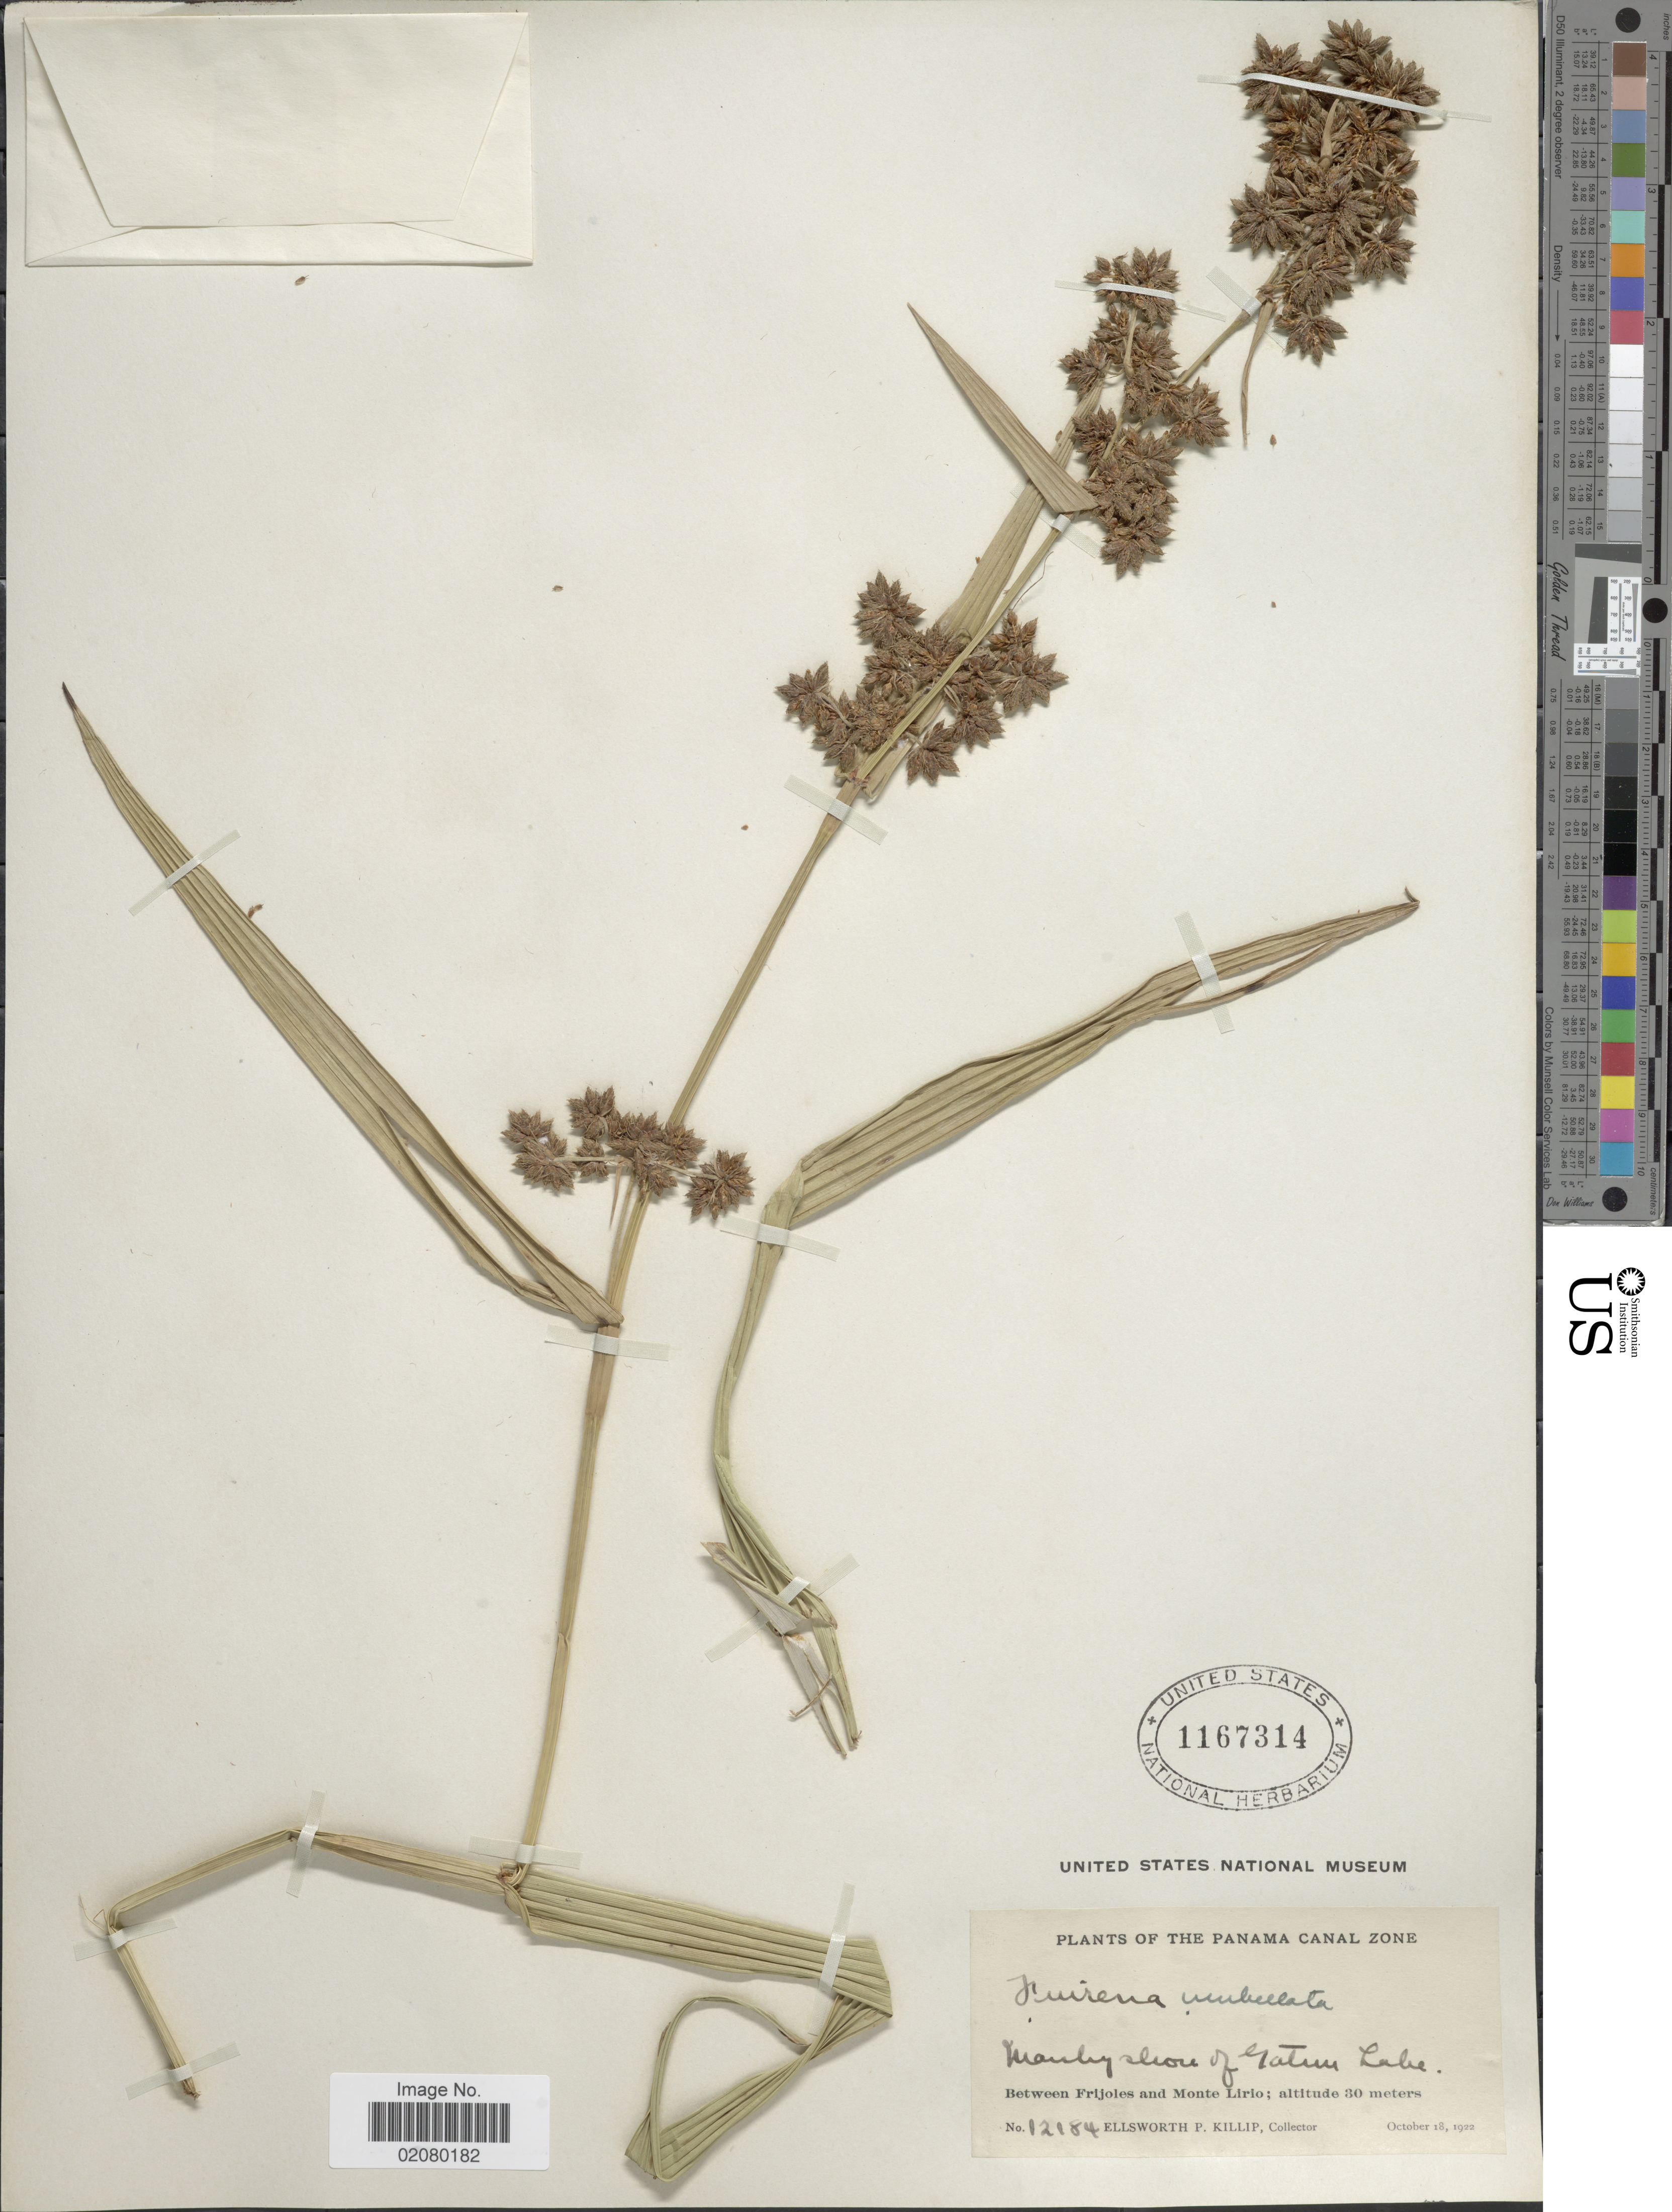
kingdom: Plantae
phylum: Tracheophyta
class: Liliopsida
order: Poales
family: Cyperaceae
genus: Fuirena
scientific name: Fuirena umbellata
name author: Rottb.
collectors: E. P. Killip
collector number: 12184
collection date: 1922-10-18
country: Panama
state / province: Colón / Panamá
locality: Panama Canal Zone. Marshy shore of Gatun Lake. Between Frijoles and Monte Lirio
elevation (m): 30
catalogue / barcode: US 1167314